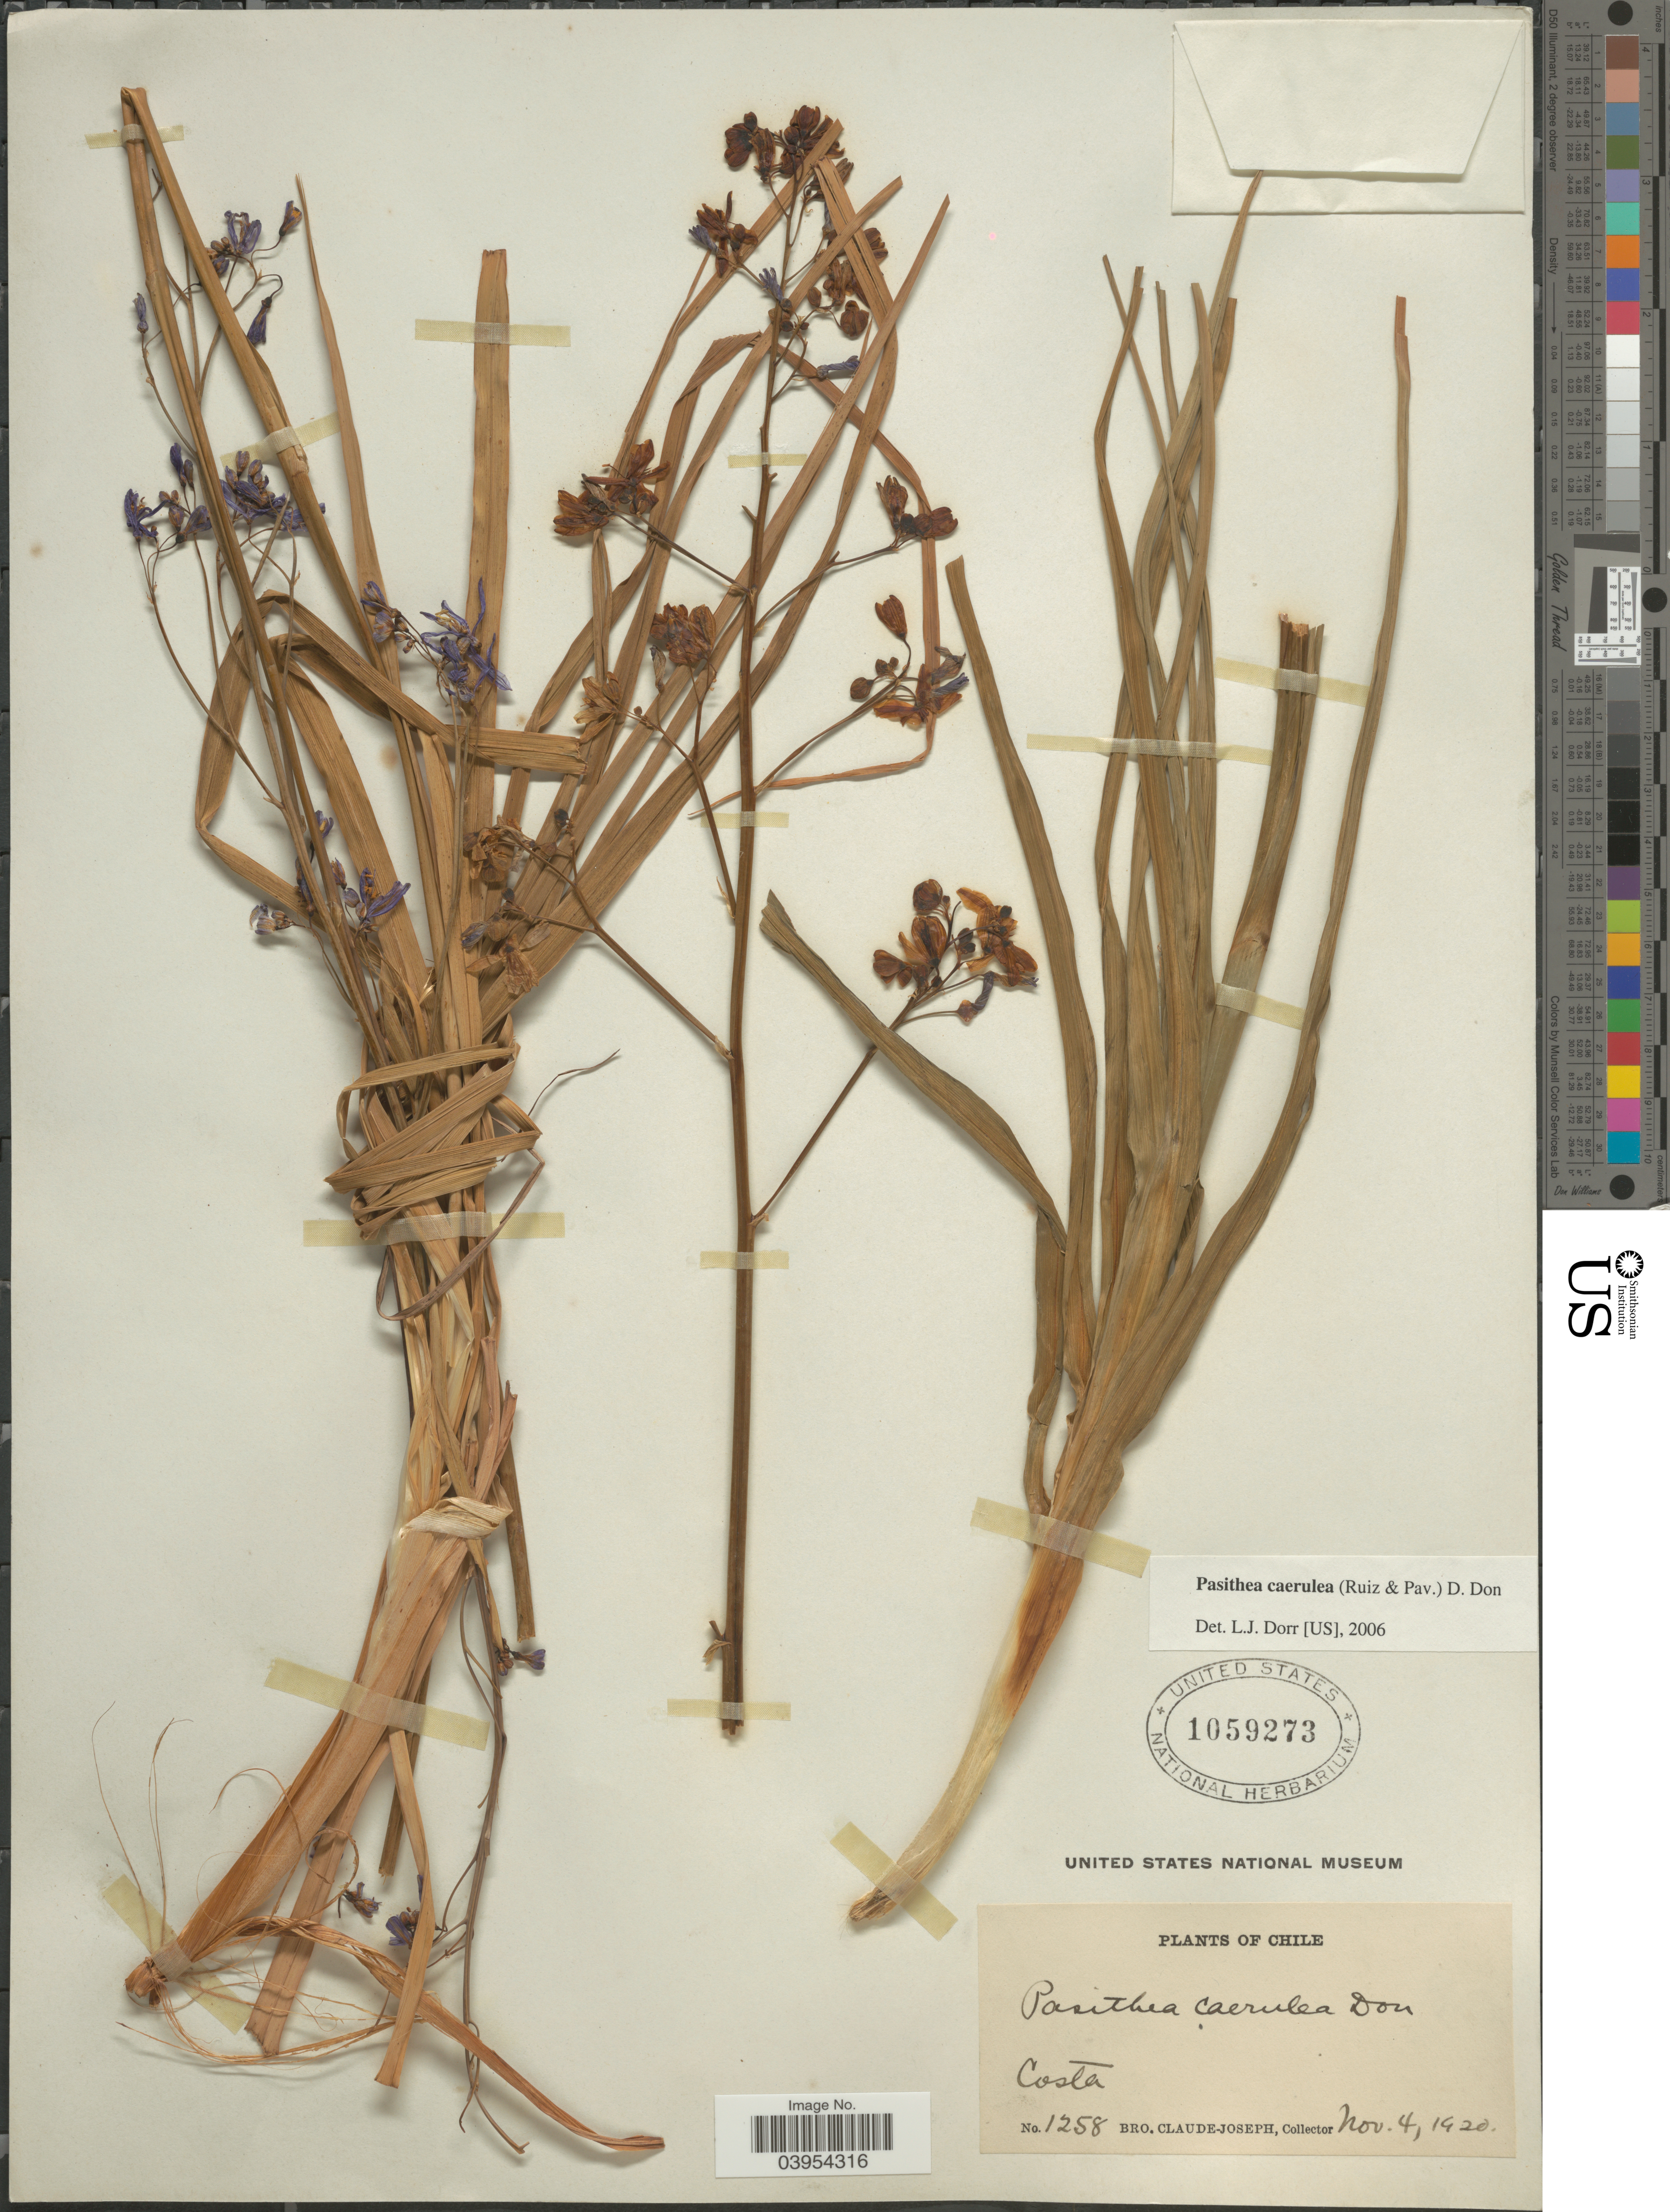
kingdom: Plantae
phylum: Tracheophyta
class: Liliopsida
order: Asparagales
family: Asphodelaceae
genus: Pasithea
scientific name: Pasithea caerulea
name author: (Ruiz & Pav.) D. Don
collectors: Bro. Claude-Joseph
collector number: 1258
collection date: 1920-11-04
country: Chile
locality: Costa.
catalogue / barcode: US 1059273